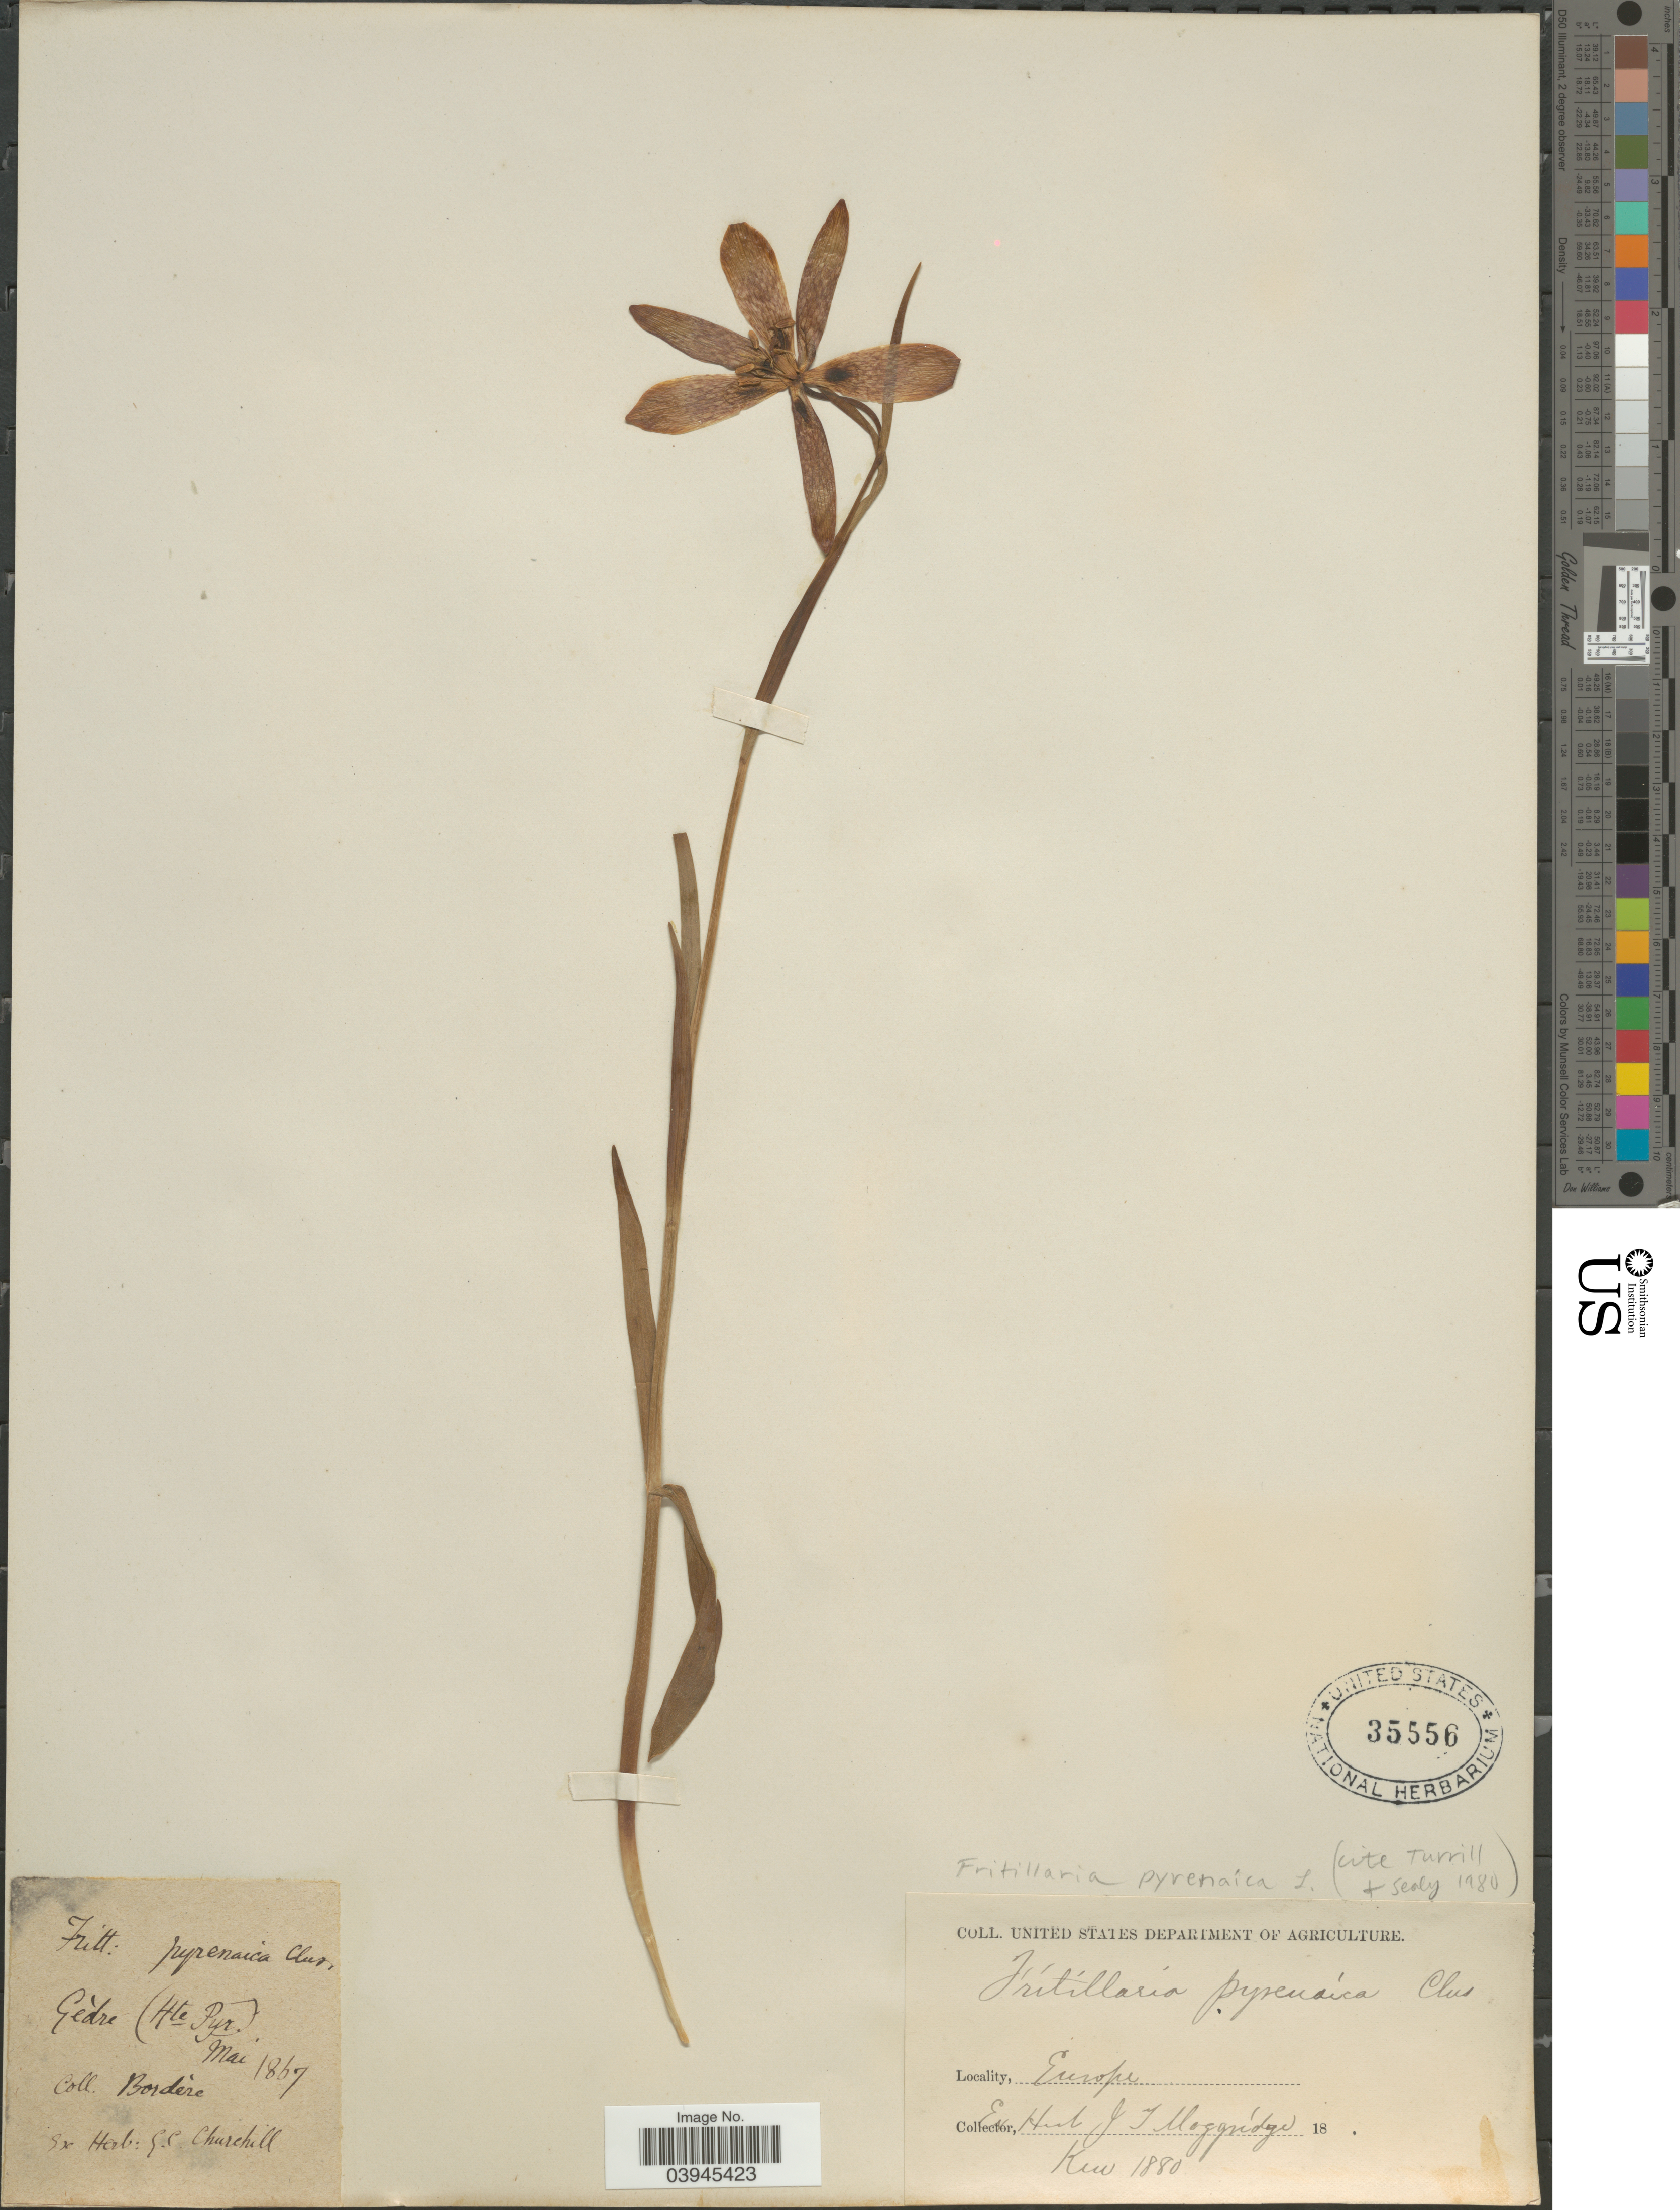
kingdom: Plantae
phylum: Tracheophyta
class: Liliopsida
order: Liliales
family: Liliaceae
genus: Fritillaria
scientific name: Fritillaria pyrenaica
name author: L.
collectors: -. Bordère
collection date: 1867-05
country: France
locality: Gèdre (Hte Pyr.). Europe.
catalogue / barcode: US 35556